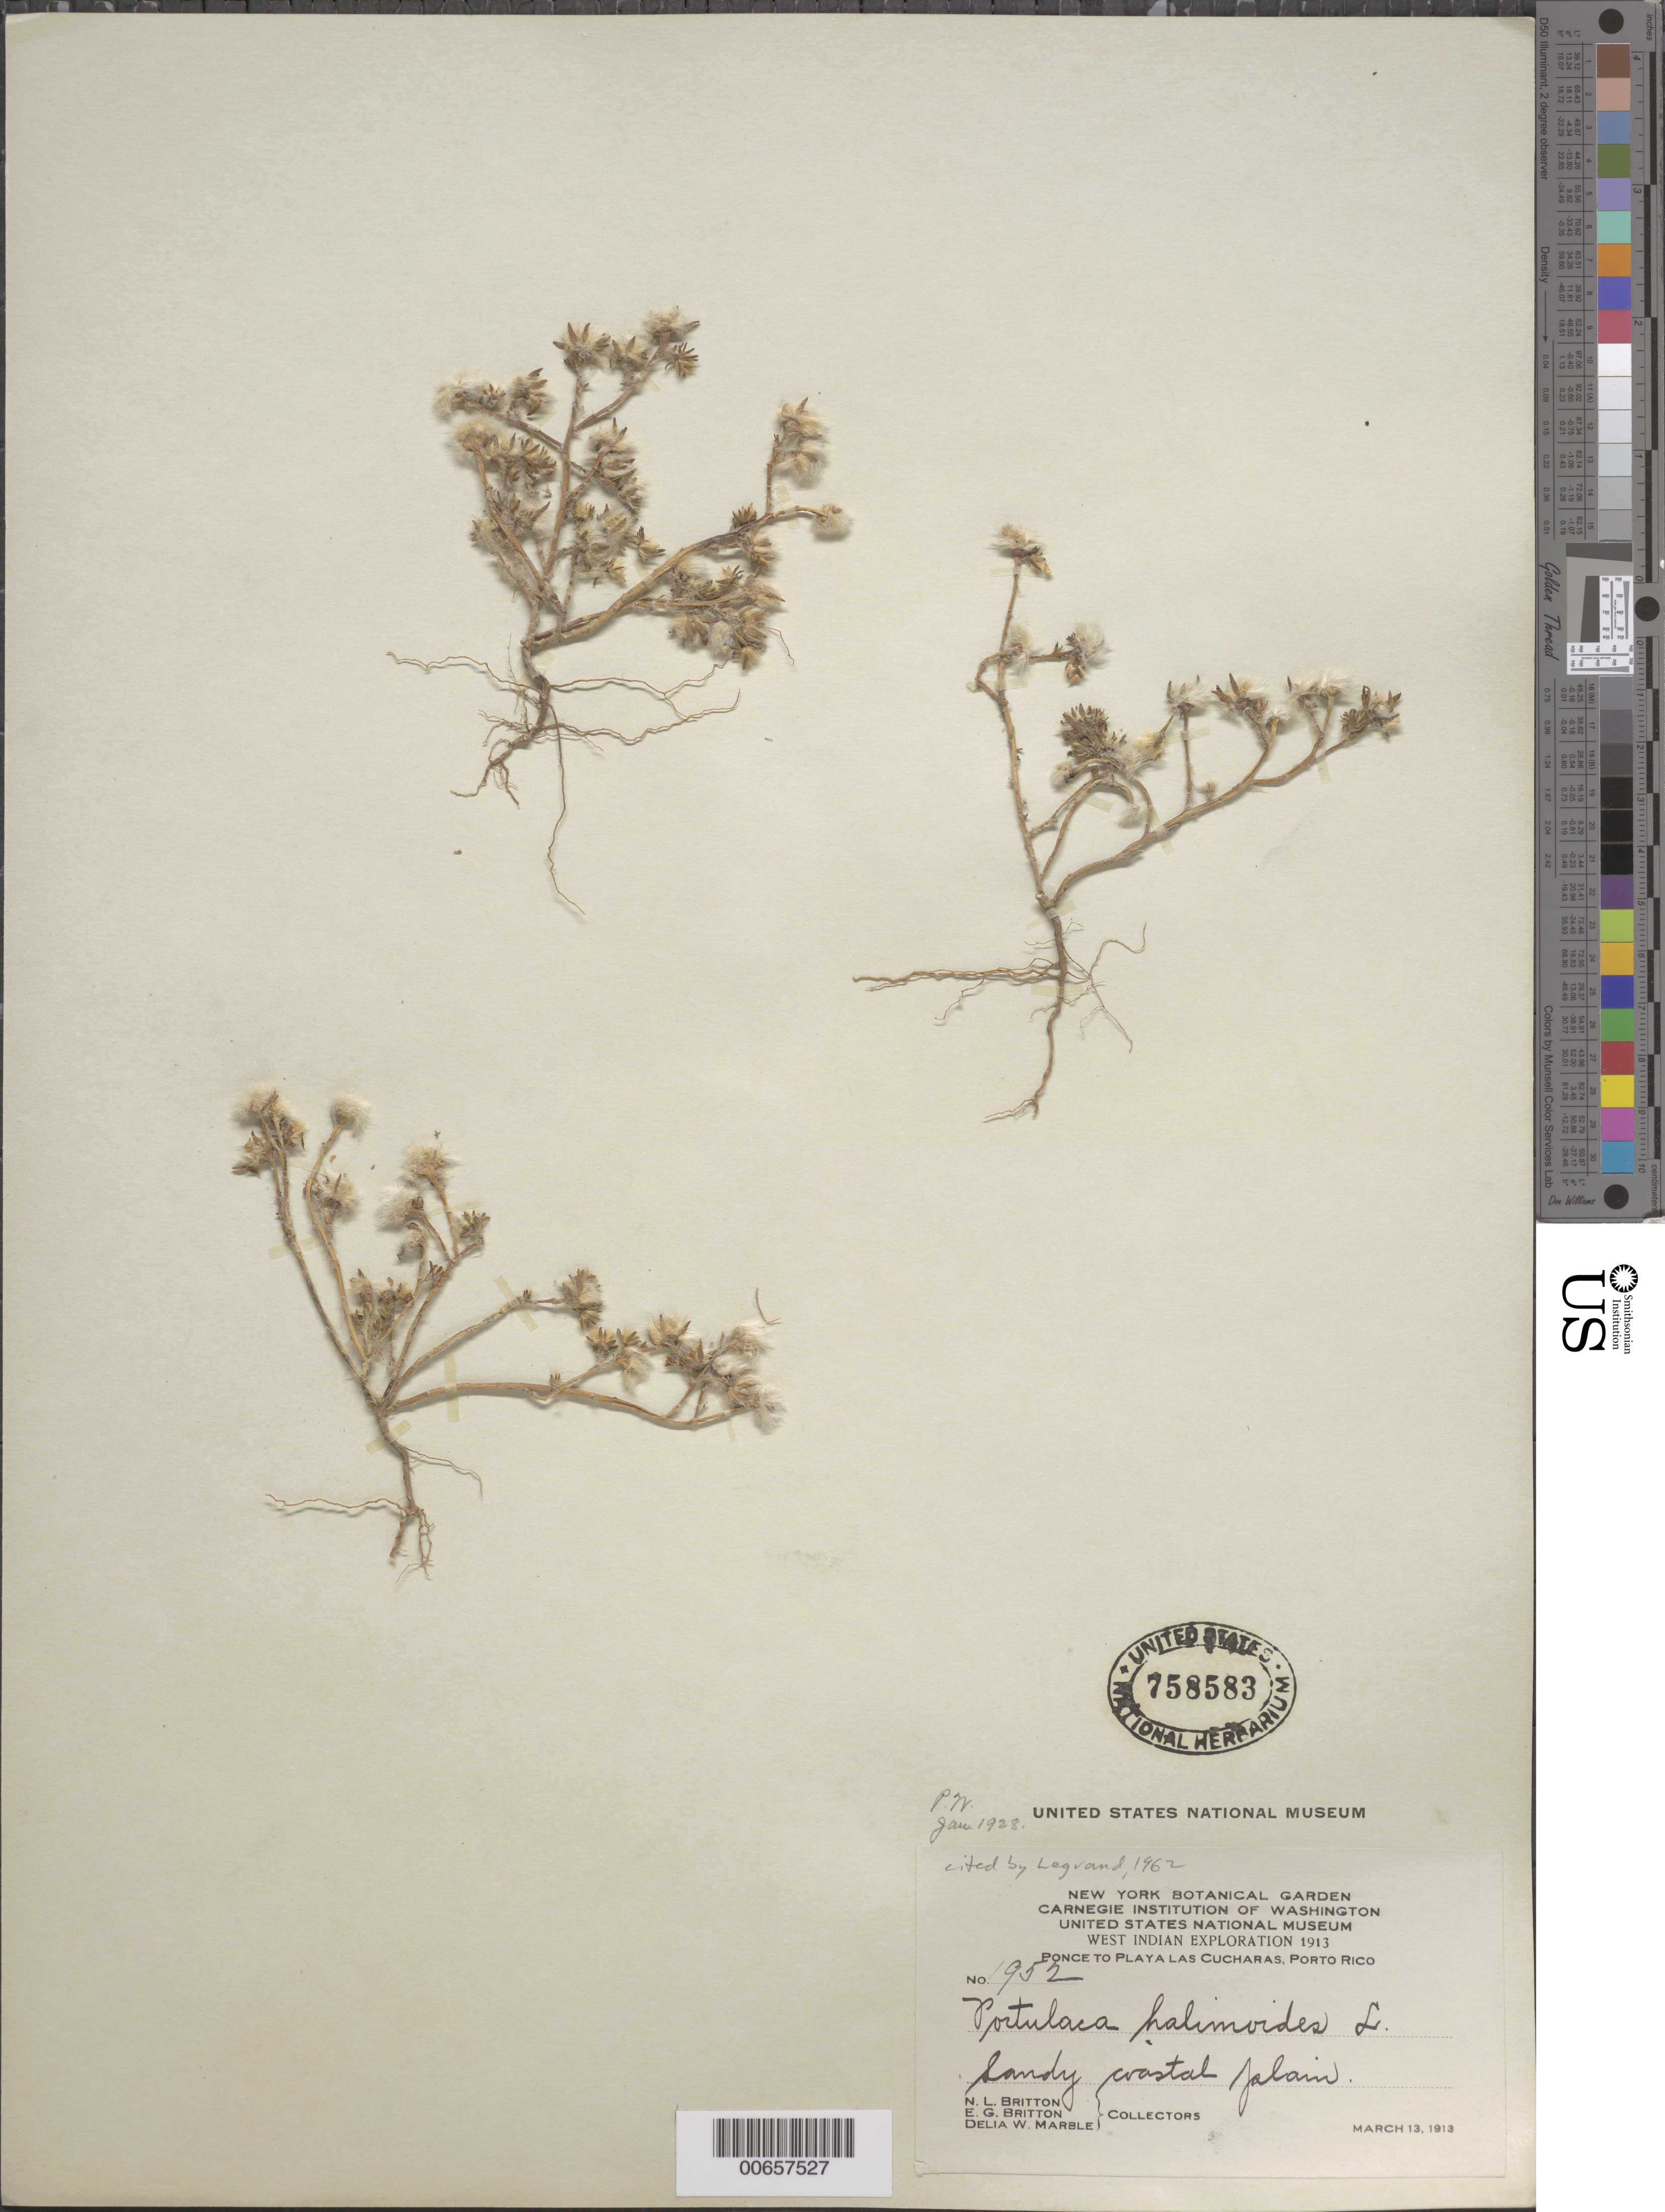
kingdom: Plantae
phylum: Tracheophyta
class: Magnoliopsida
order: Caryophyllales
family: Portulacaceae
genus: Portulaca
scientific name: Portulaca halimoides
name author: L.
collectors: N. Britton, E. G. Britton & D. W. Marble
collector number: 1952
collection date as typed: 13 Mar 1913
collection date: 1913-03-13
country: Puerto Rico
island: Greater Antilles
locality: Ponce to Playa Las Cucharas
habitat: Sandy coastal plain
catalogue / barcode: US 758583